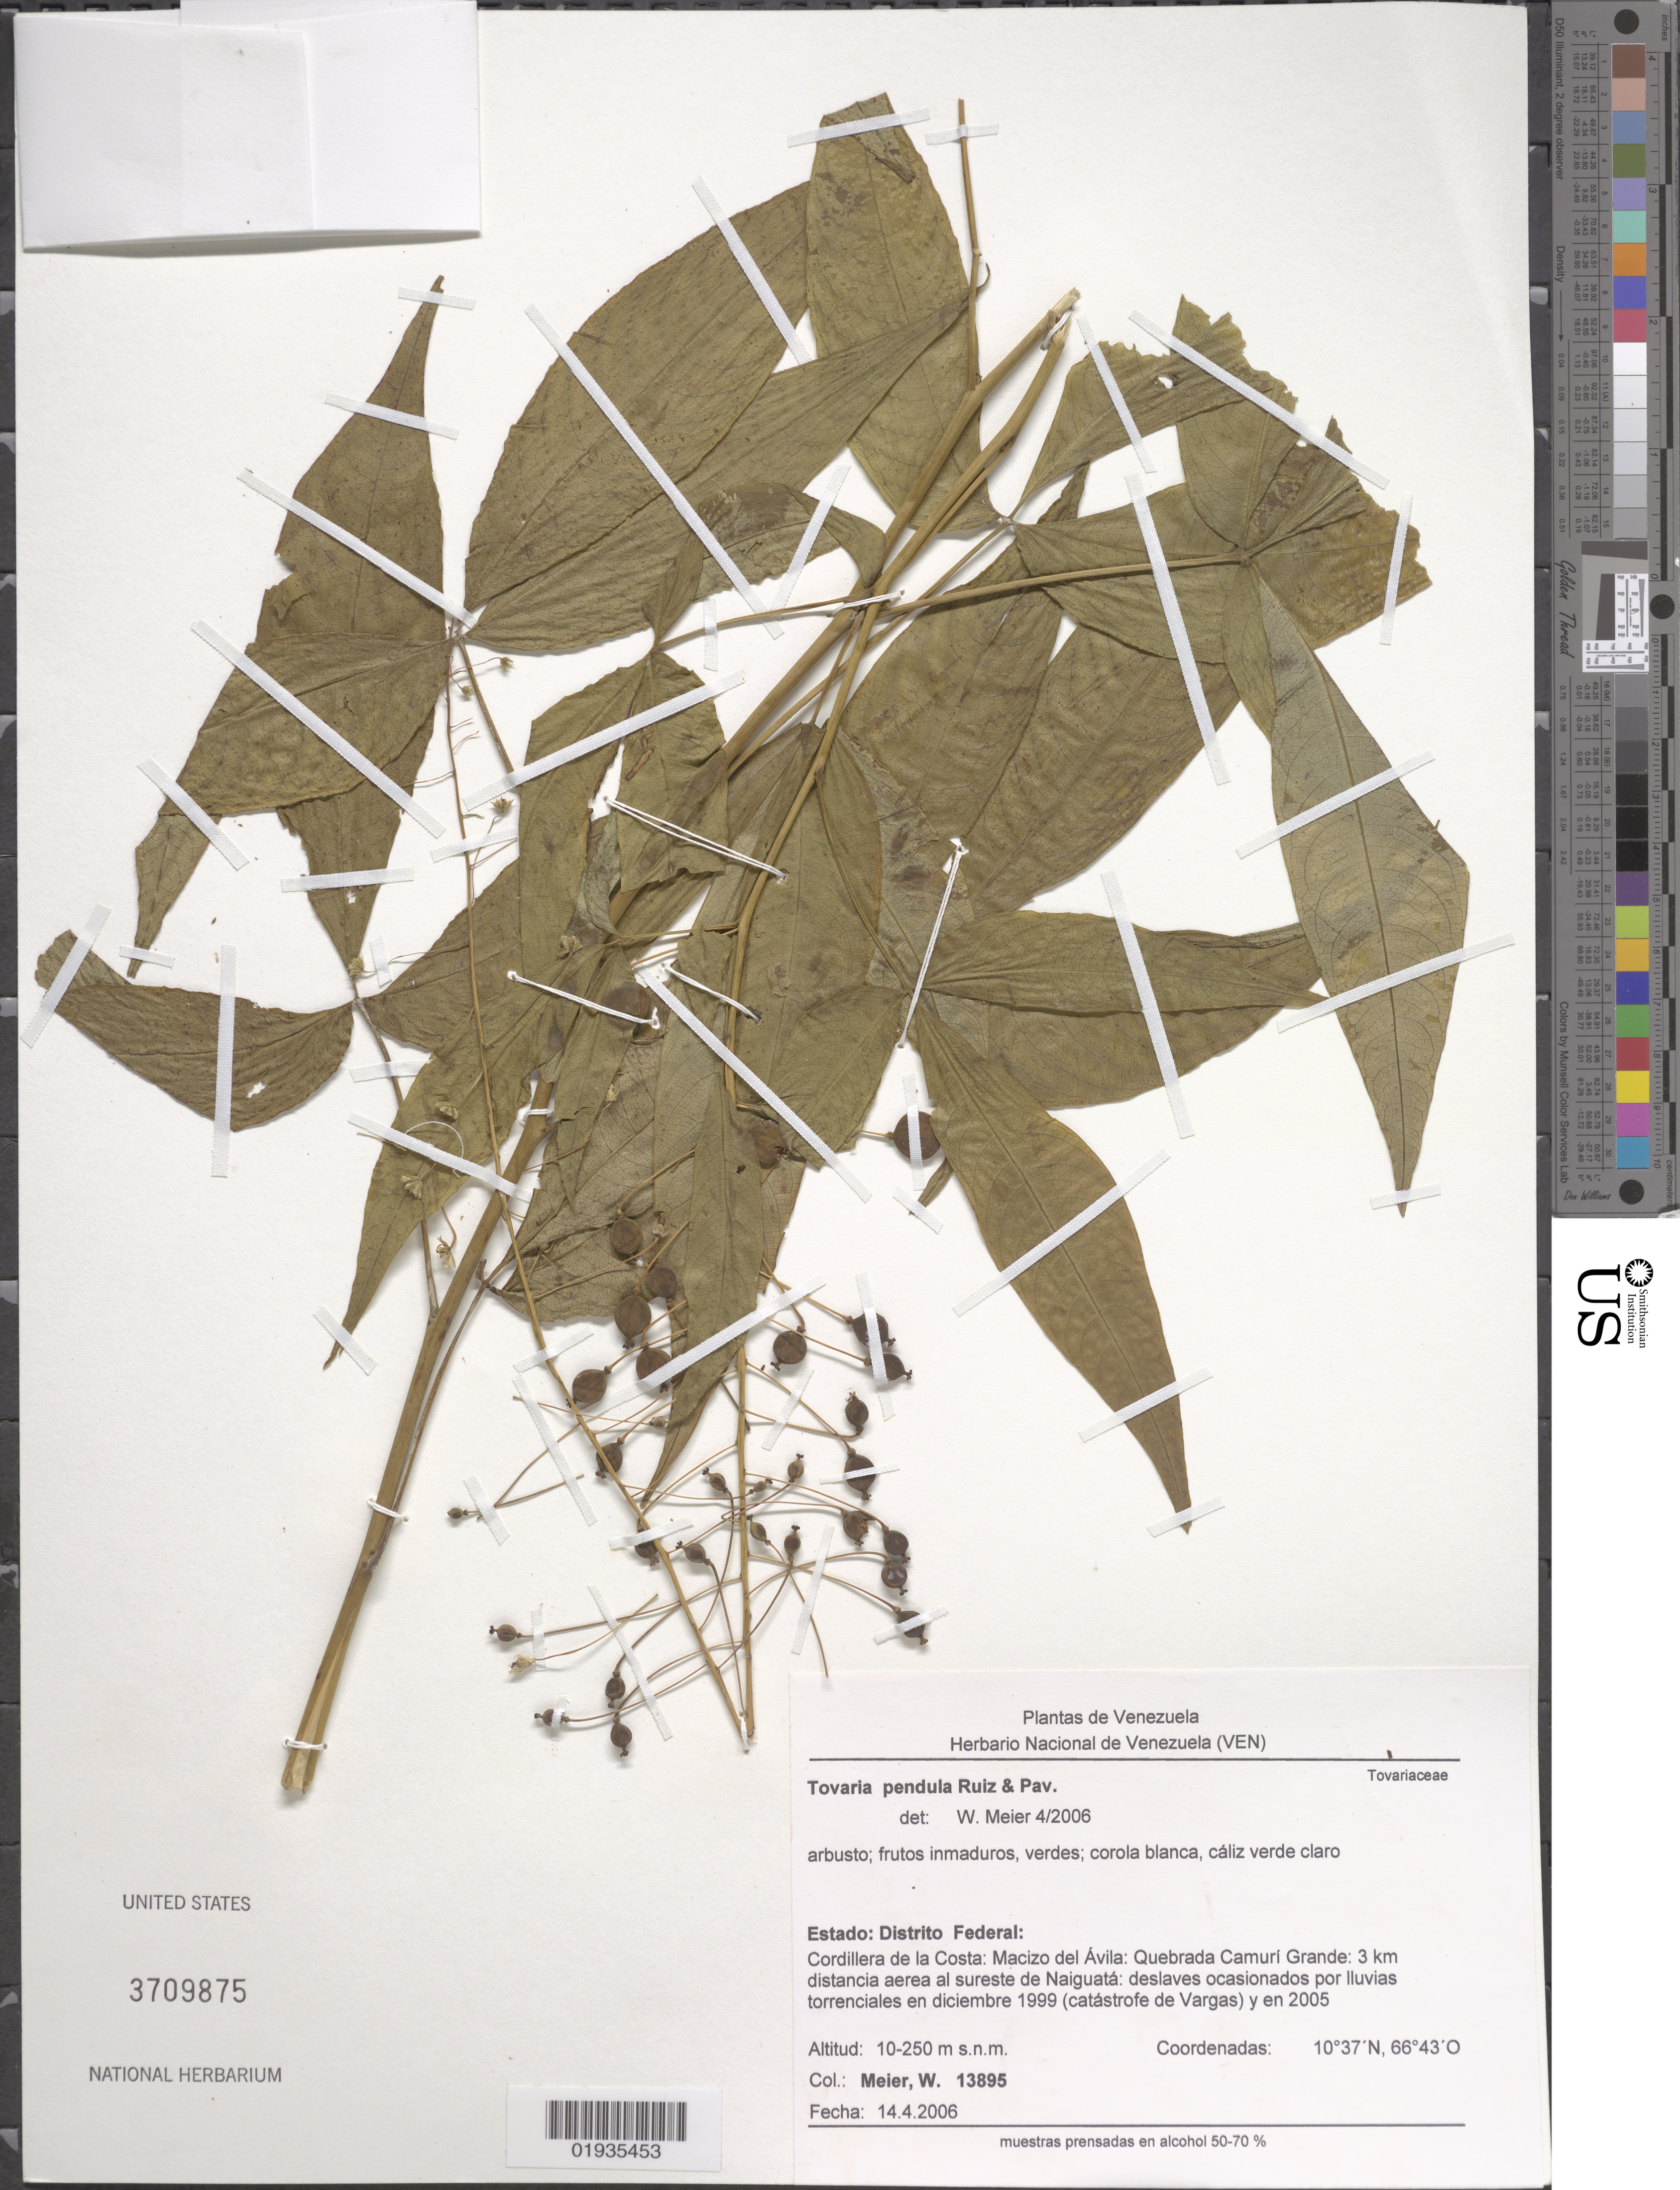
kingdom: Plantae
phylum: Tracheophyta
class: Magnoliopsida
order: Brassicales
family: Tovariaceae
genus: Tovaria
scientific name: Tovaria pendula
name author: Ruiz & Pav.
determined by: Meier, Winfried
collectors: W. Meier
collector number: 13895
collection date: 2006-04-14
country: Venezuela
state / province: Distrito Federal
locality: Coastal Range; Massif del Avila: Quebrada Camuri Grande: 3 km SE of Naiguata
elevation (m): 10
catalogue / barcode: US 3709875